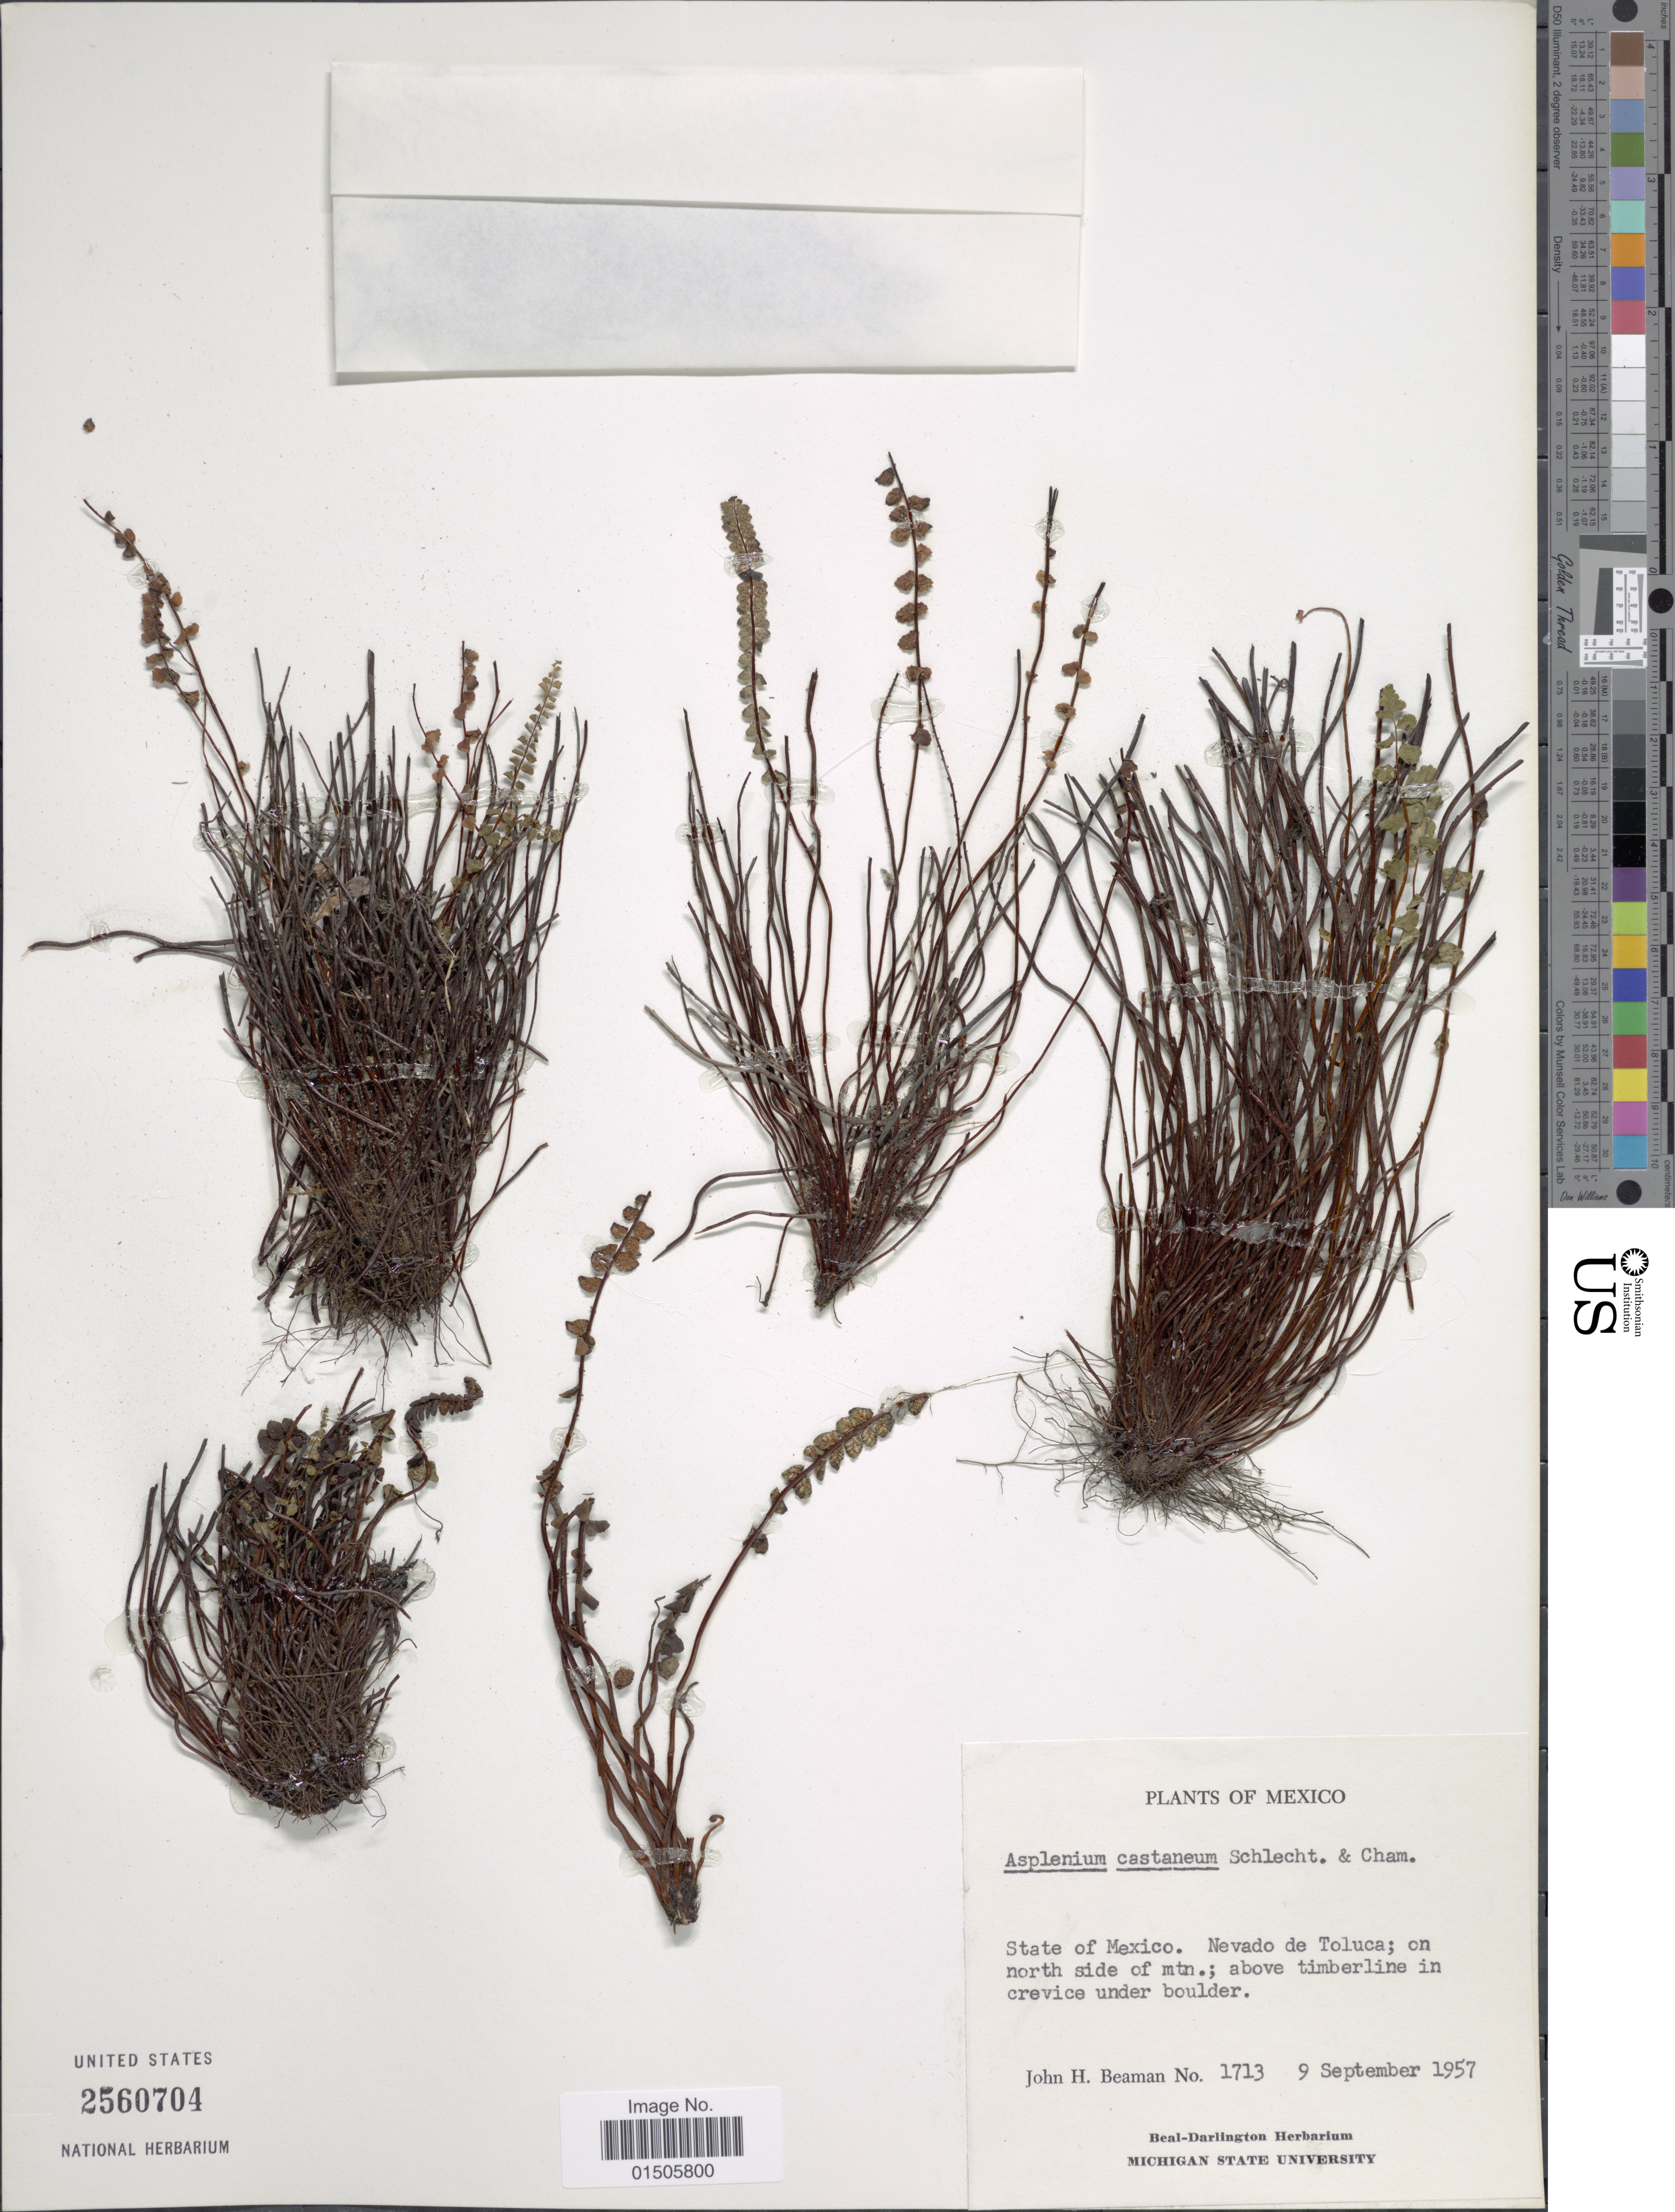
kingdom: Plantae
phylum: Tracheophyta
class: Polypodiopsida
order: Polypodiales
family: Aspleniaceae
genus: Asplenium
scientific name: Asplenium castaneum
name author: Schltdl. & Cham.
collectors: J. H. Beaman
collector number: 1713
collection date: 1957-09-09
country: Mexico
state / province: México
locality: State of Mexico.Nevado de Tolcua; on north side of mtn. ; above timberline in crevice under boulder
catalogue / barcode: US 2560704